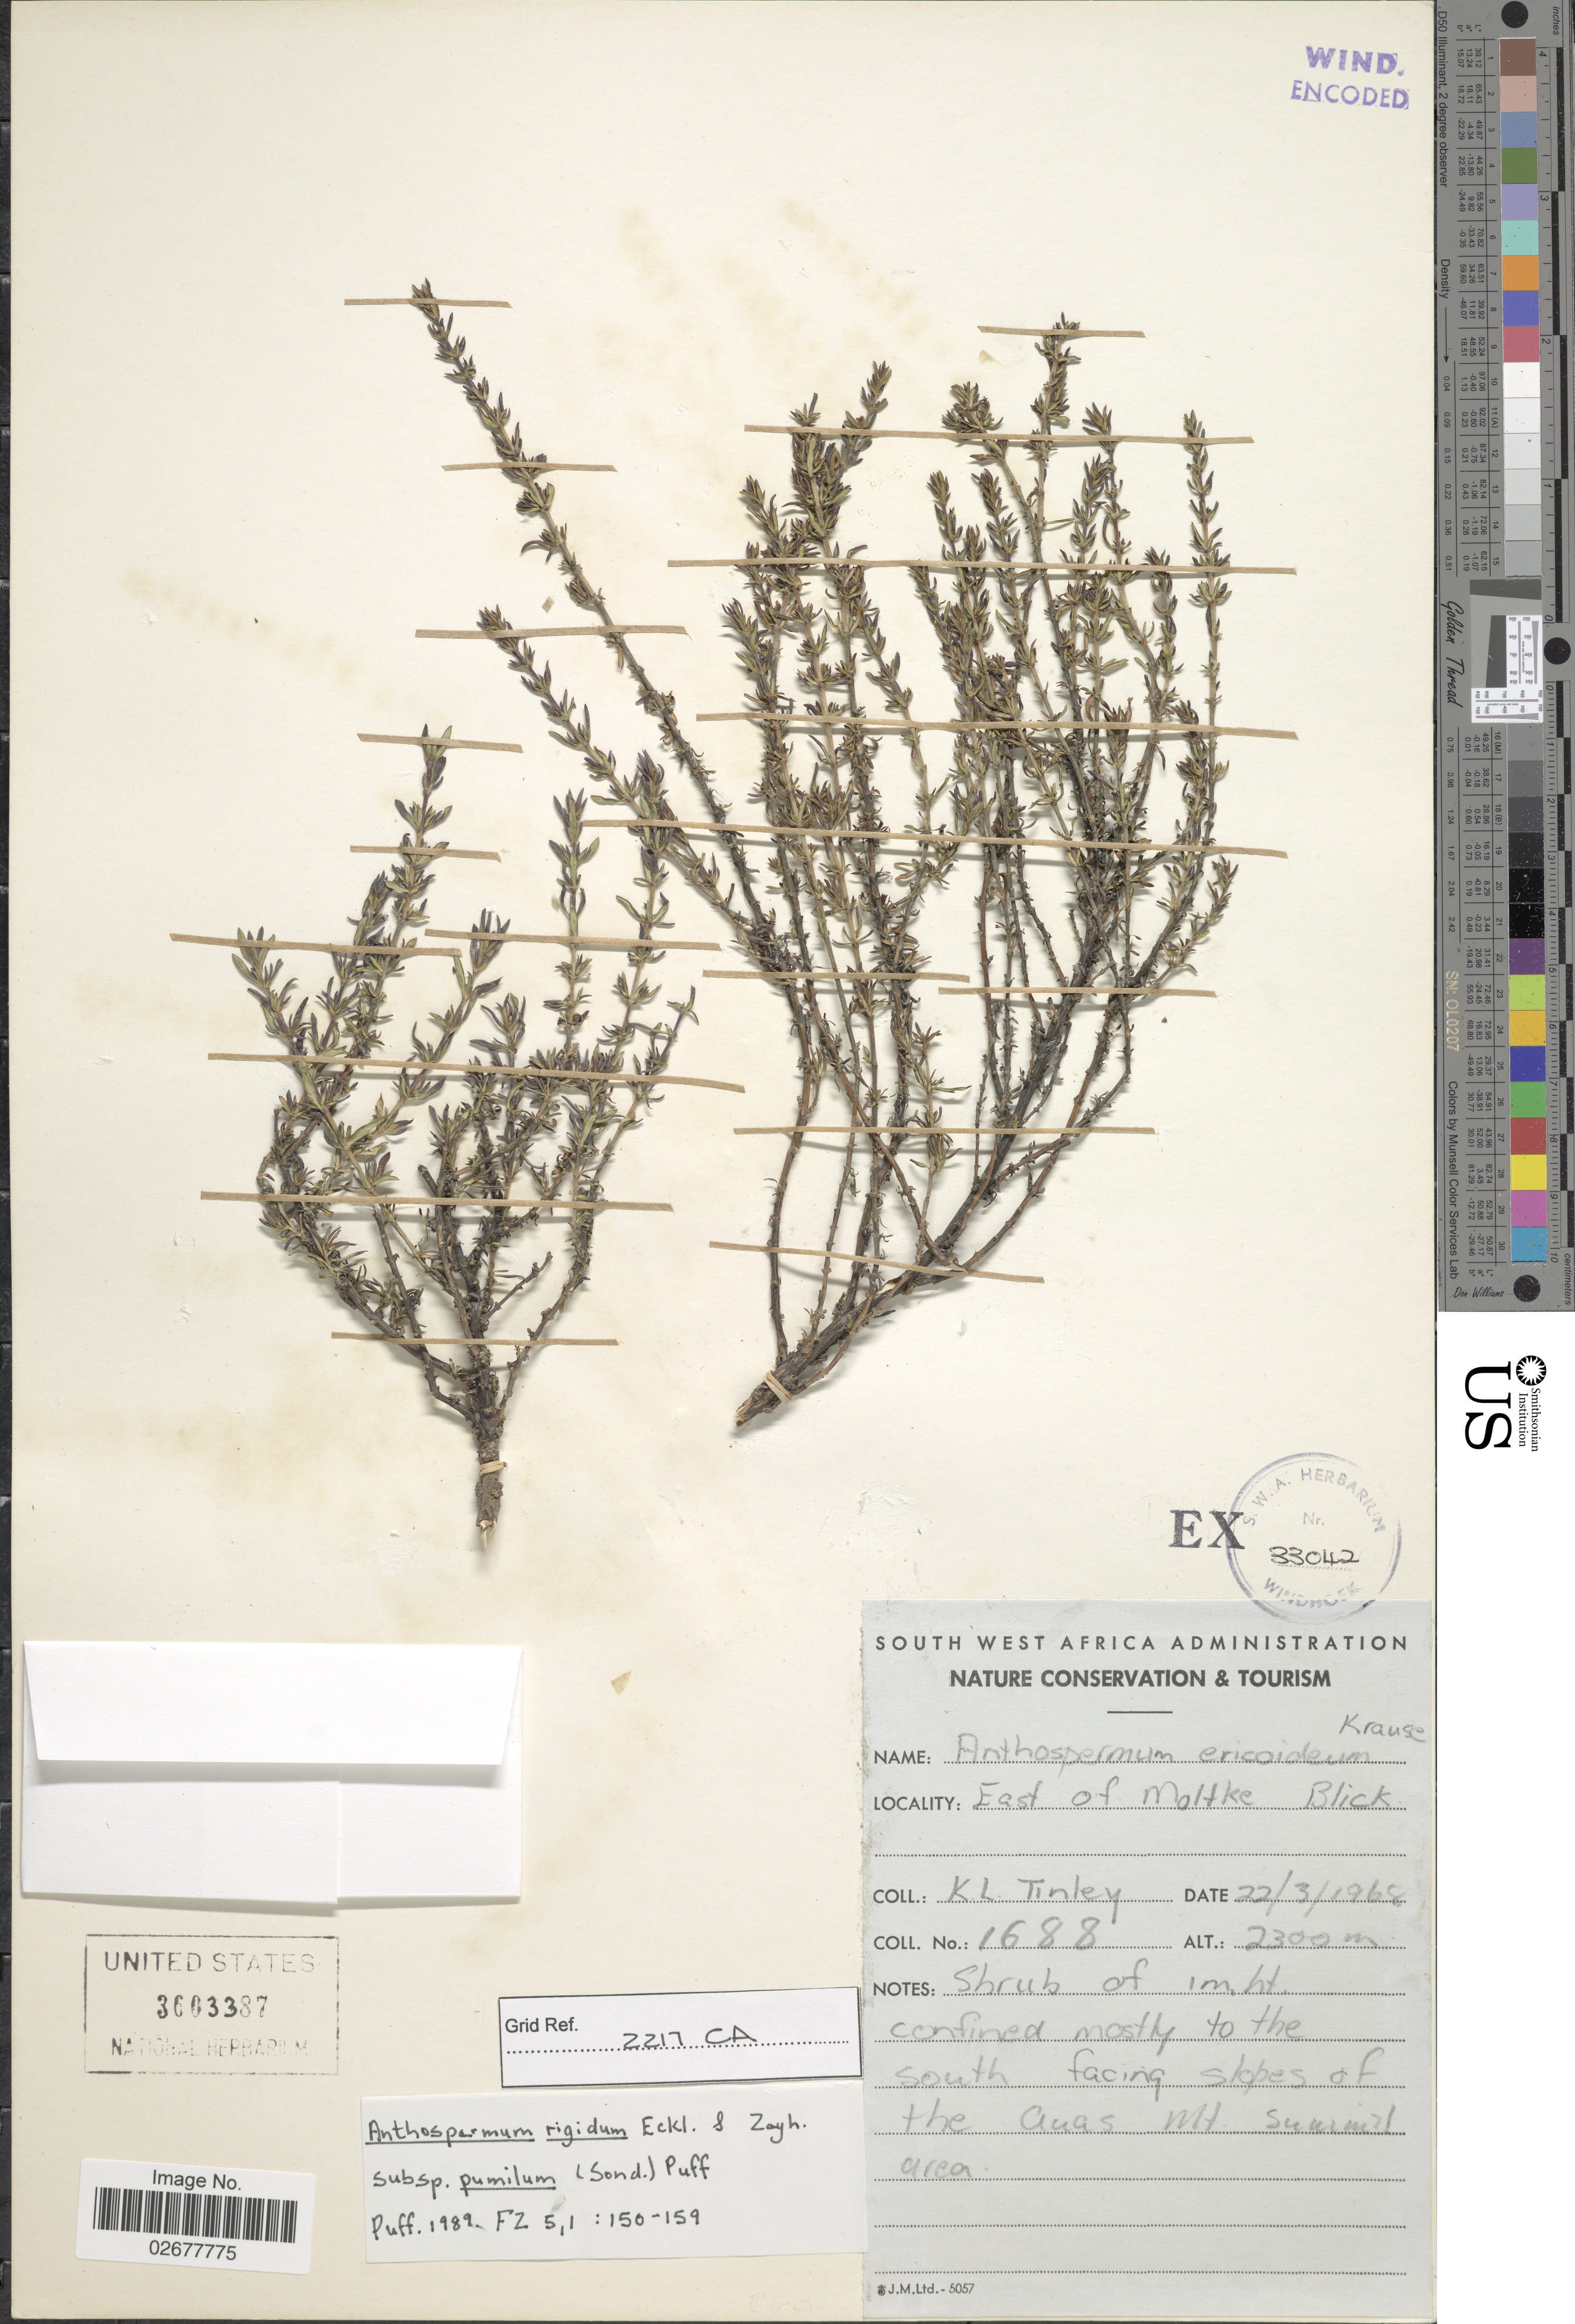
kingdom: Plantae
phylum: Tracheophyta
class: Magnoliopsida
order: Gentianales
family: Rubiaceae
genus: Anthospermum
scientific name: Anthospermum pumilum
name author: Sond.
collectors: K. Tinley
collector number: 1688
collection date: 1968-03-22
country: Namibia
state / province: Khomas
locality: East of Moltke Blick. Confined mostly to the south facing slopes of the Auas Mt. Summit area.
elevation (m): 2300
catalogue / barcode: US 3603387